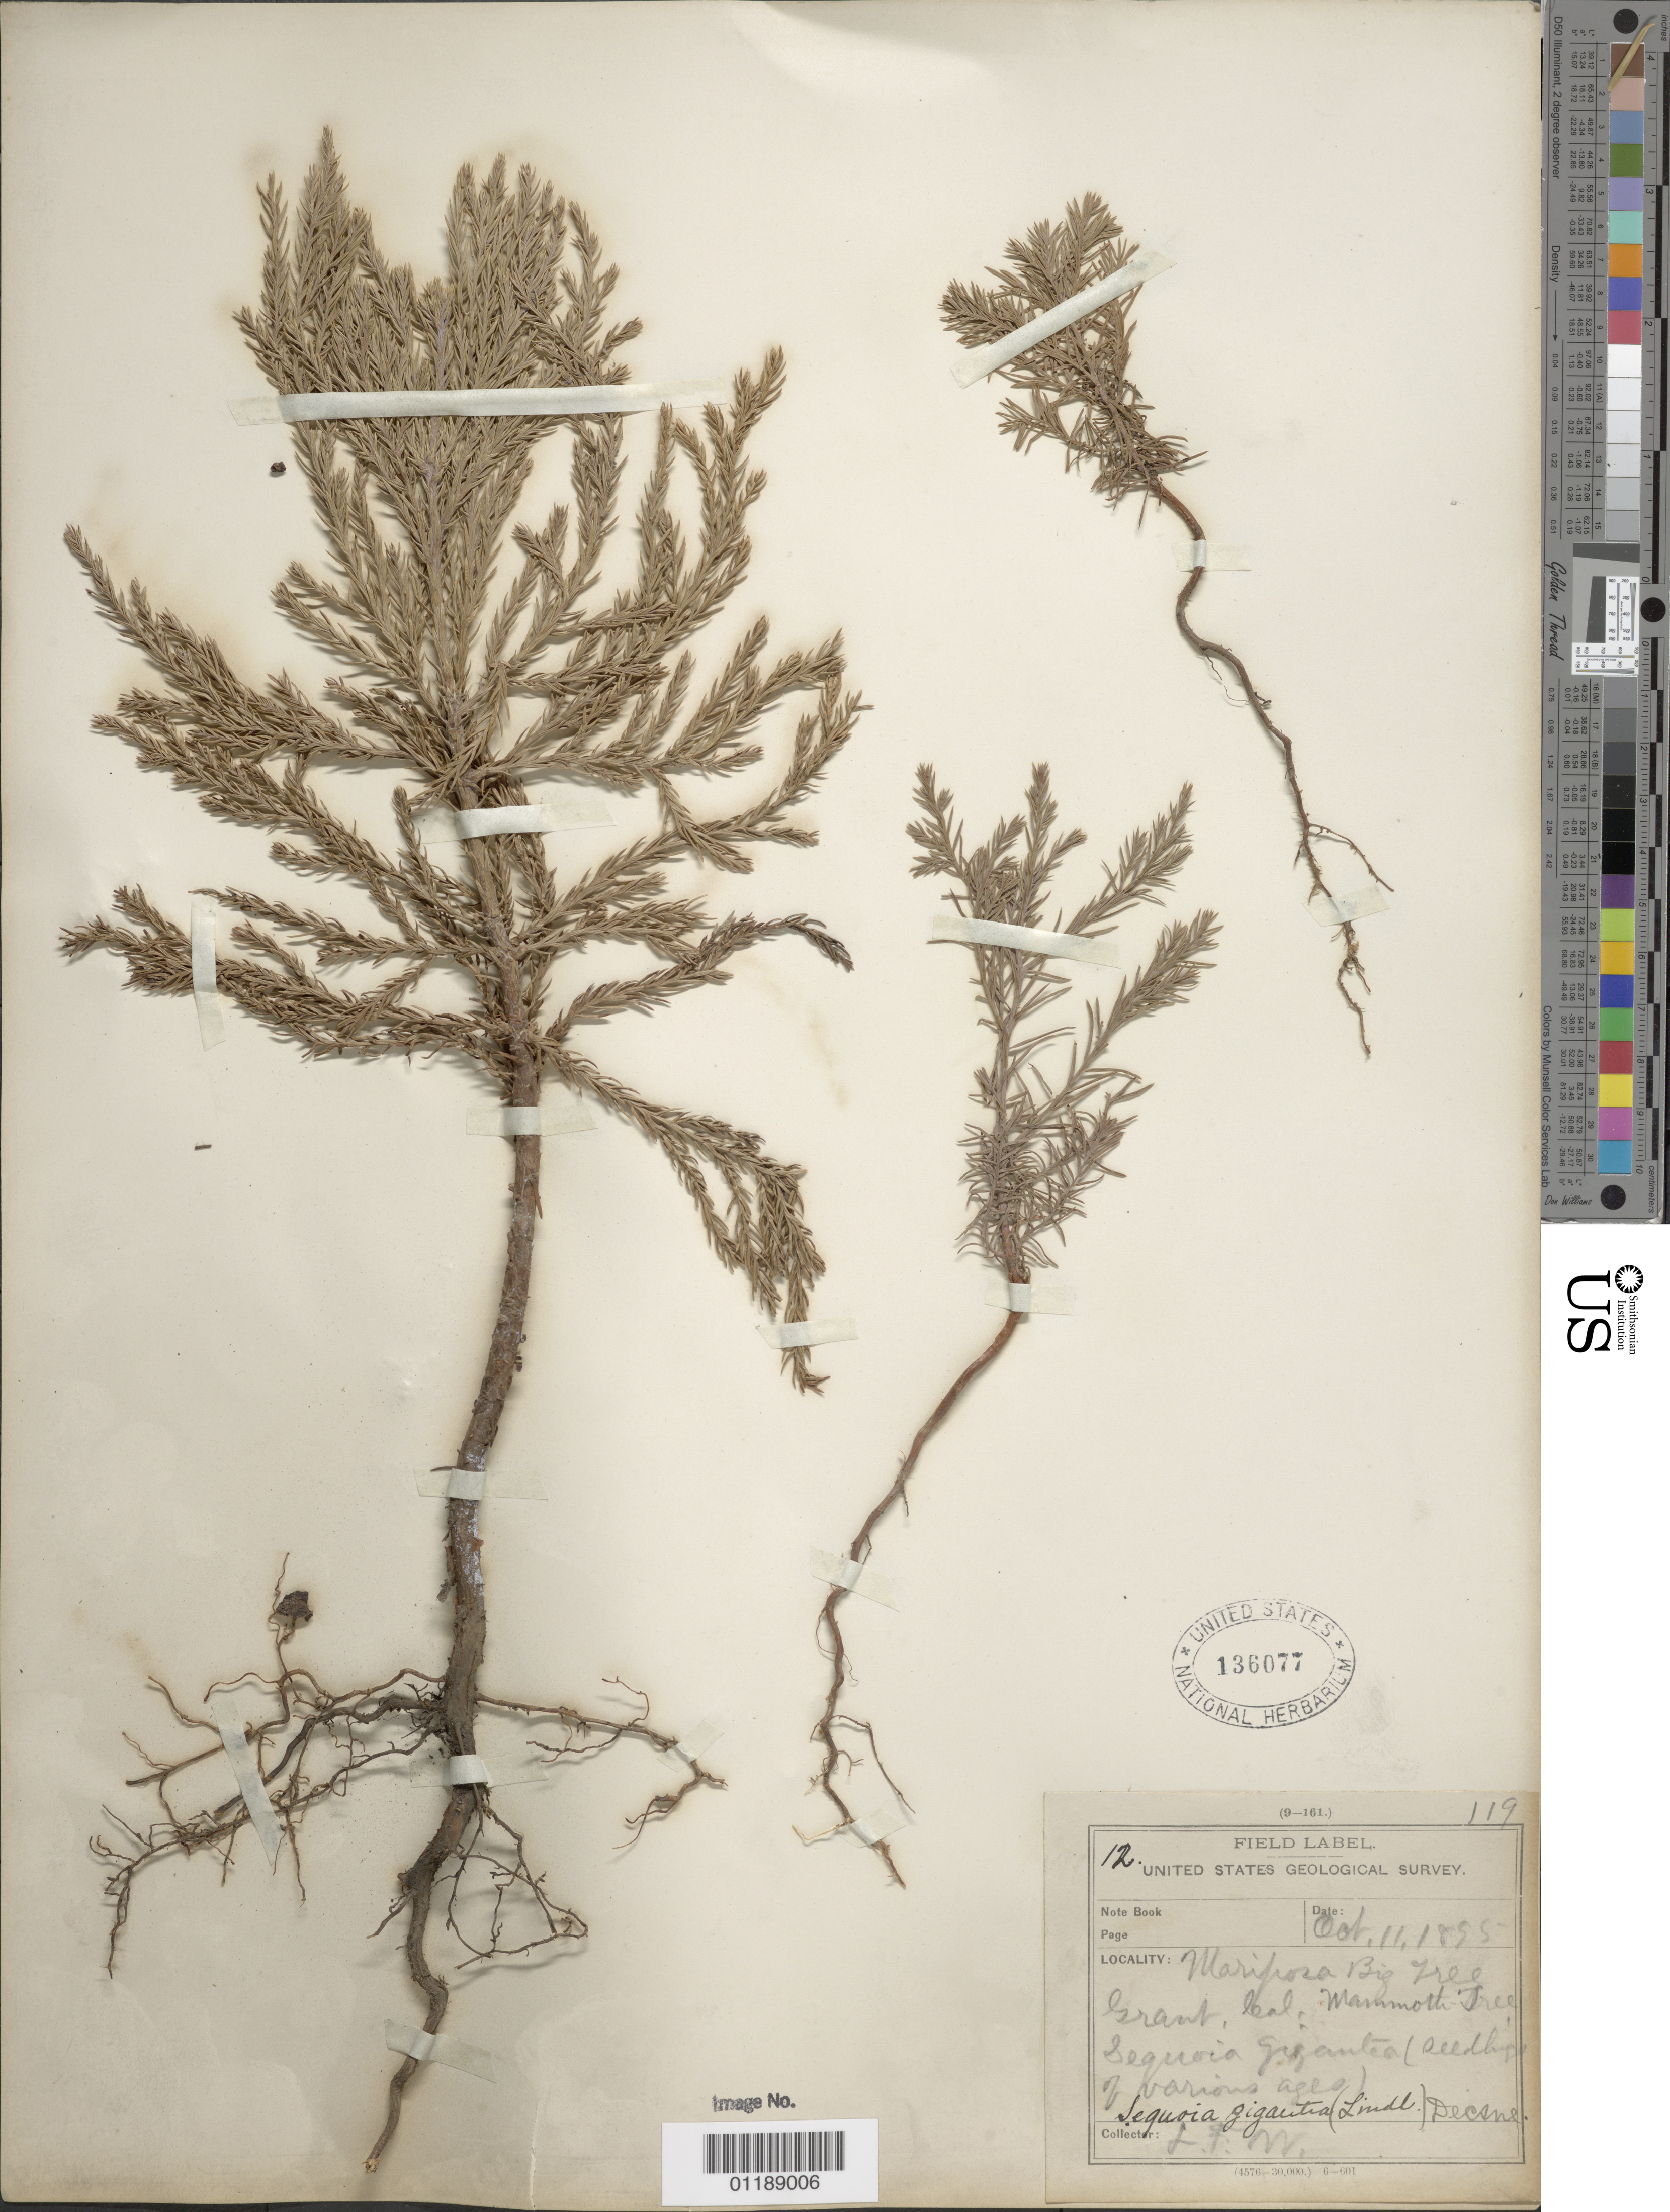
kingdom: Plantae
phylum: Tracheophyta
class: Pinopsida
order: Pinales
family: Cupressaceae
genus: Sequoia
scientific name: Sequoia gigantea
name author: (Lindl.) Decne.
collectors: L. F. Ward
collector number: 12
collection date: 1895-10-11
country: United States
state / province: California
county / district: Mariposa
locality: Big Tree Grant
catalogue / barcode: US 136077